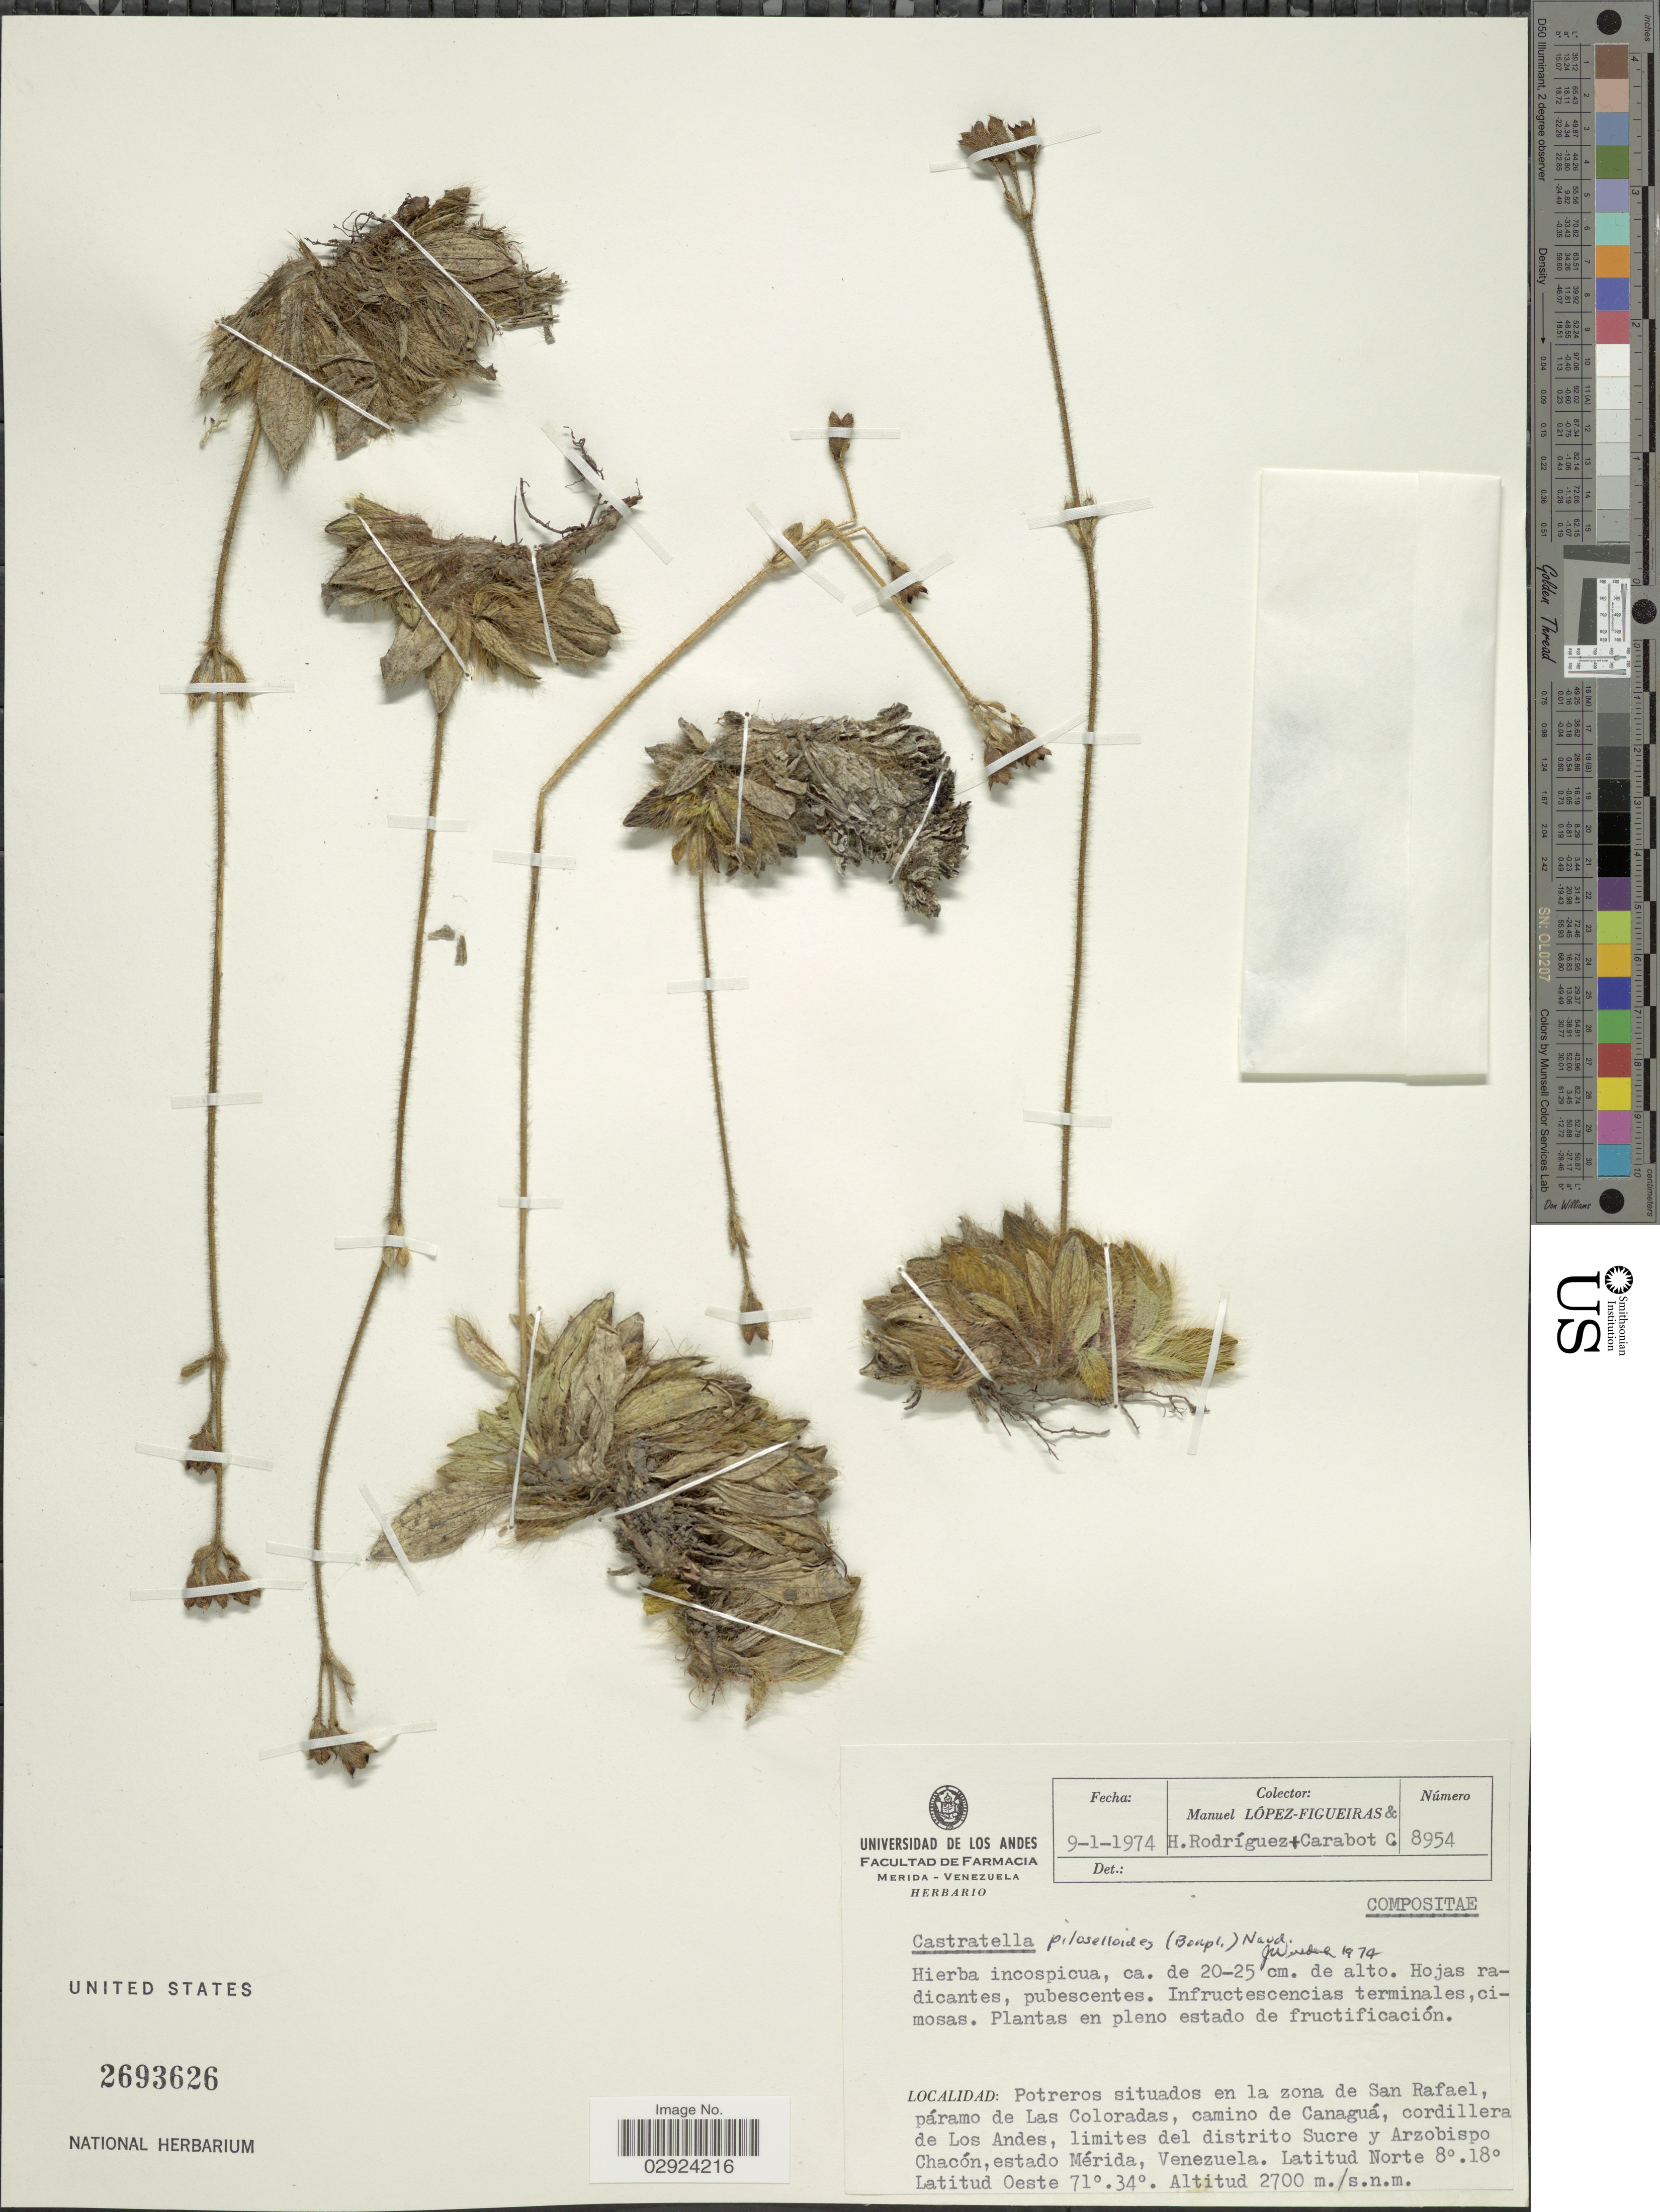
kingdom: Plantae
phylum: Tracheophyta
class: Magnoliopsida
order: Myrtales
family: Melastomataceae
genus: Castratella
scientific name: Castratella piloselloides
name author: (Bonpl.) Naudin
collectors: H. Rodríguez & C. Carabot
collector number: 8954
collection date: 1974-01-09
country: Venezuela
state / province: Mérida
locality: Potreros situados en la zona de San Rafael, páramo de Las Coloradas, camino de Canaguá, cordillera de Los Andes, limites del distrito Sucre y Arzobispo Chacón.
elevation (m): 2700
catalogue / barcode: US 2693626